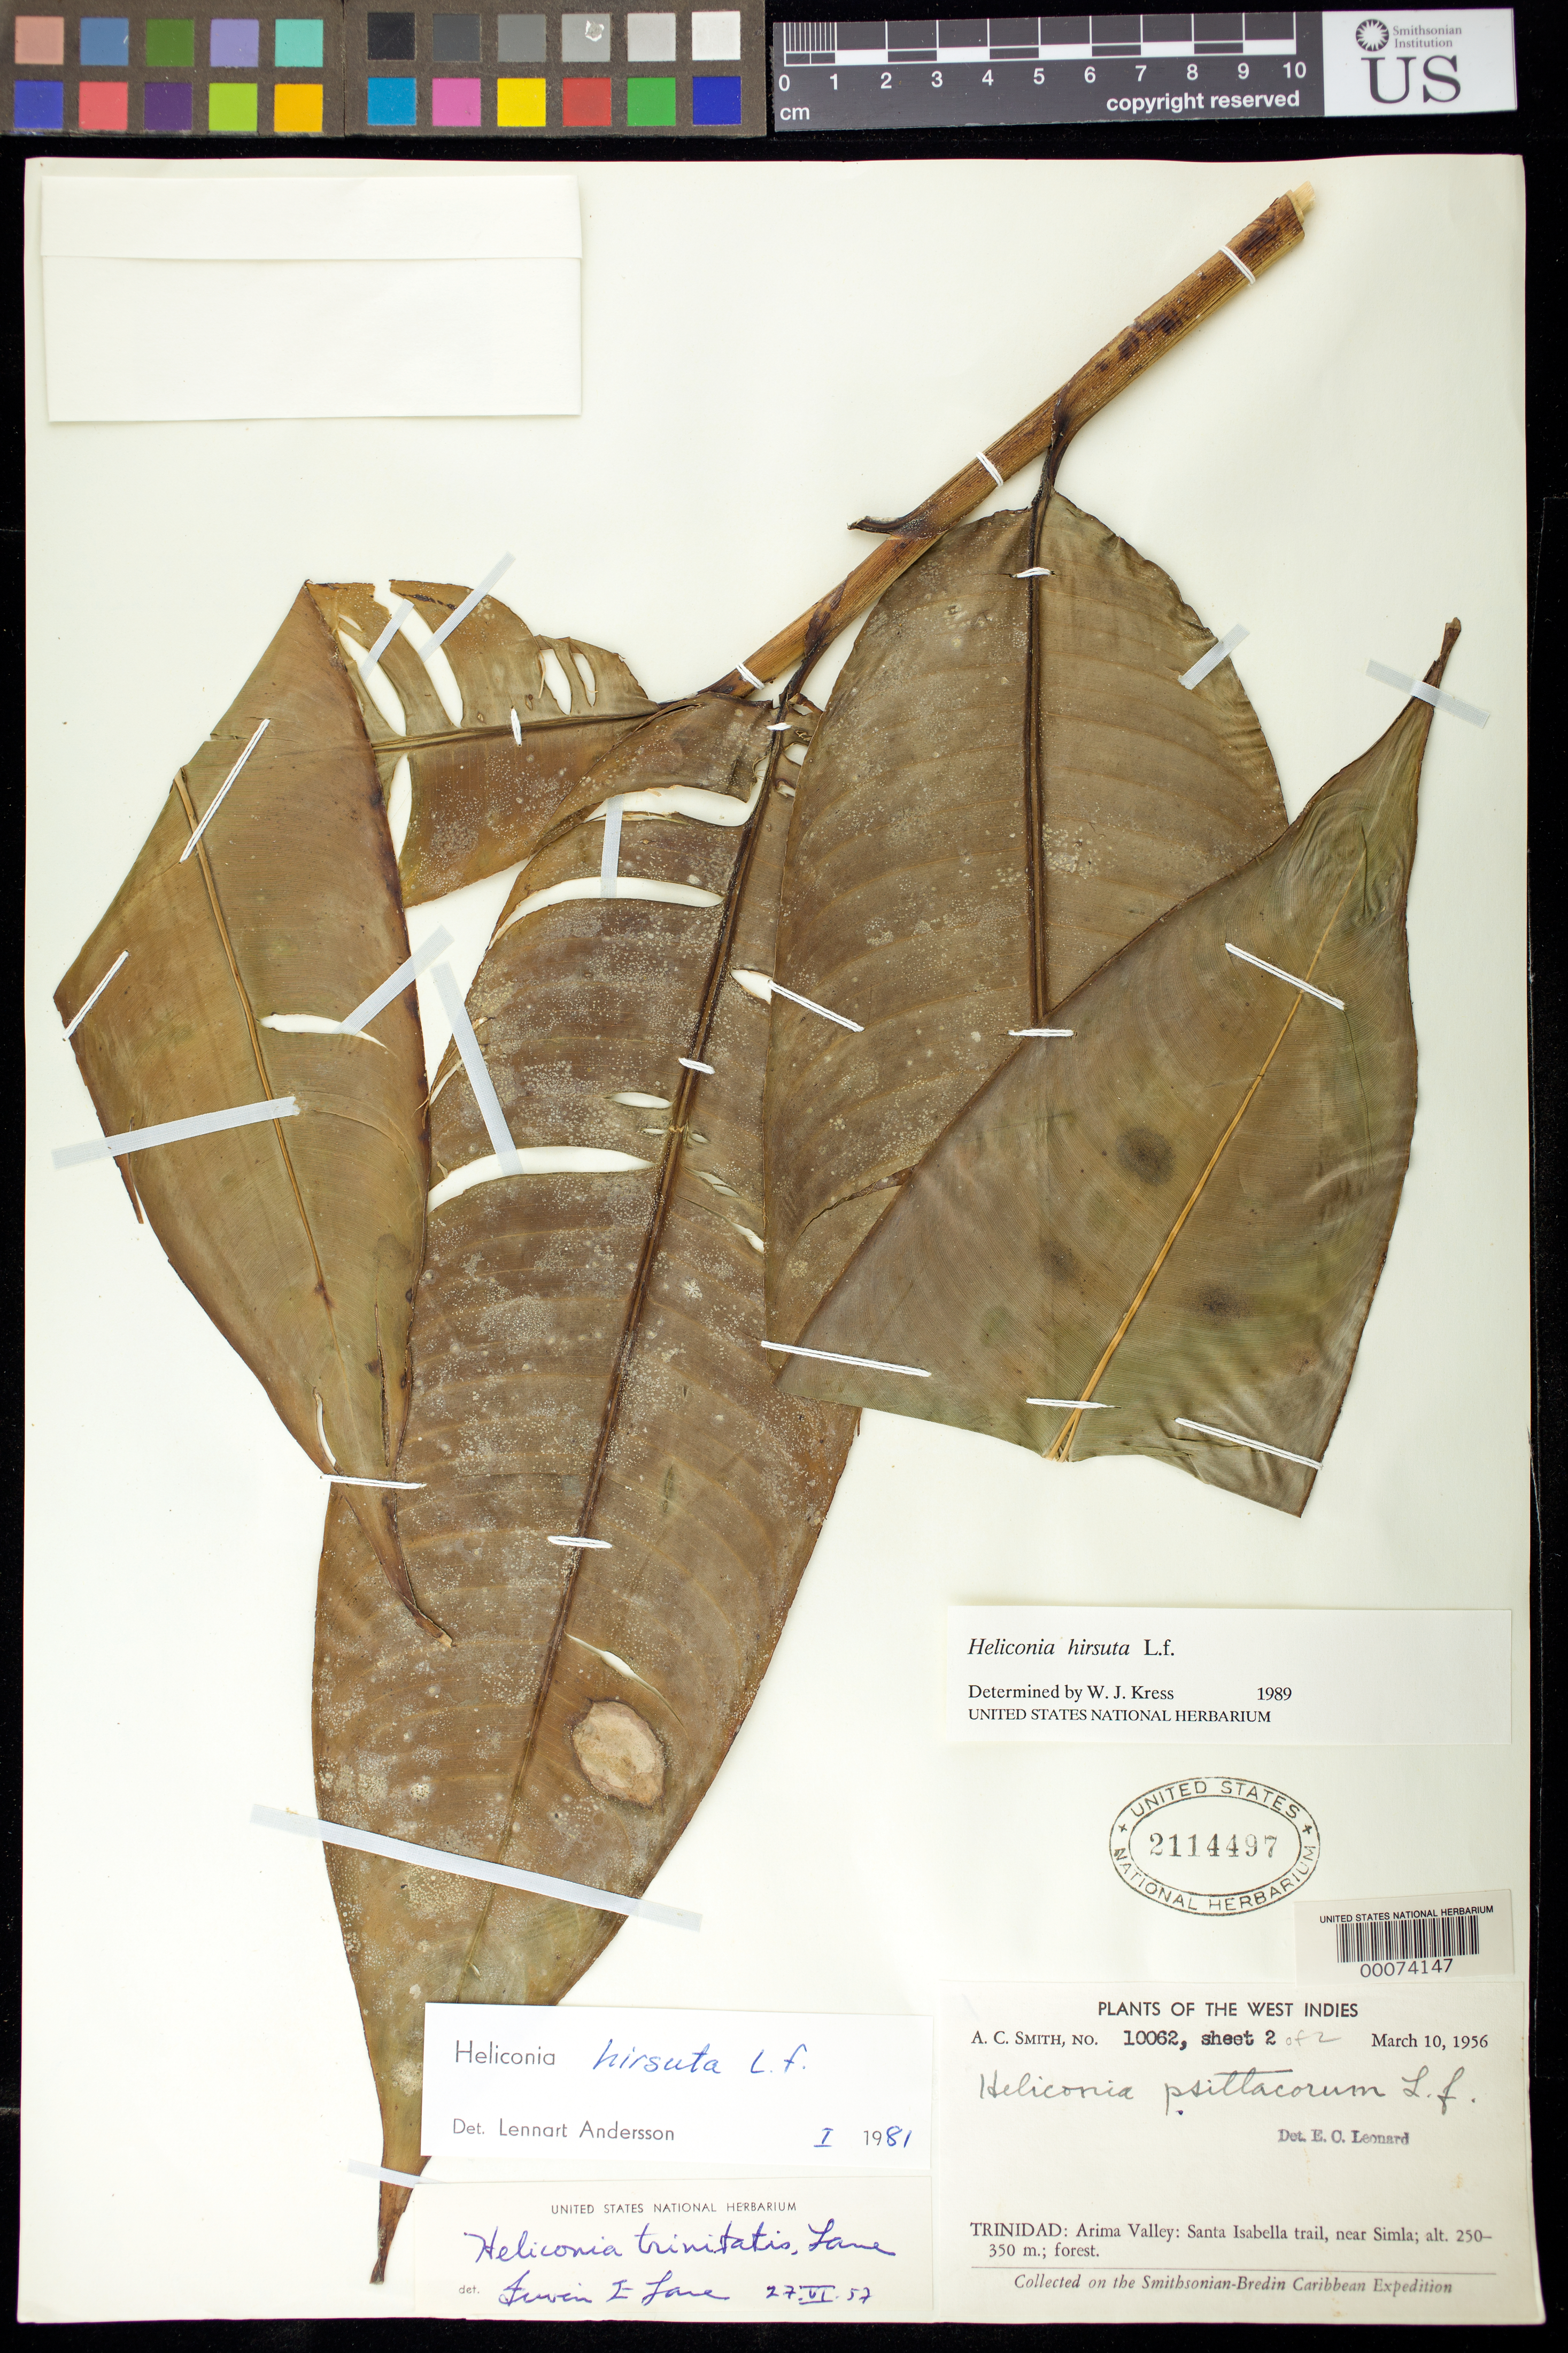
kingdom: Plantae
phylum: Tracheophyta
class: Liliopsida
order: Zingiberales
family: Heliconiaceae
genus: Heliconia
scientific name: Heliconia hirsuta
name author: L. f.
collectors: A. C. Smith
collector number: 10062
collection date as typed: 10 Mar 1956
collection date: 1956-03-10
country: Trinidad and Tobago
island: Trinidad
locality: Arima valley, santa isabella trail, near simla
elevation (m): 250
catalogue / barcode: US 2114497